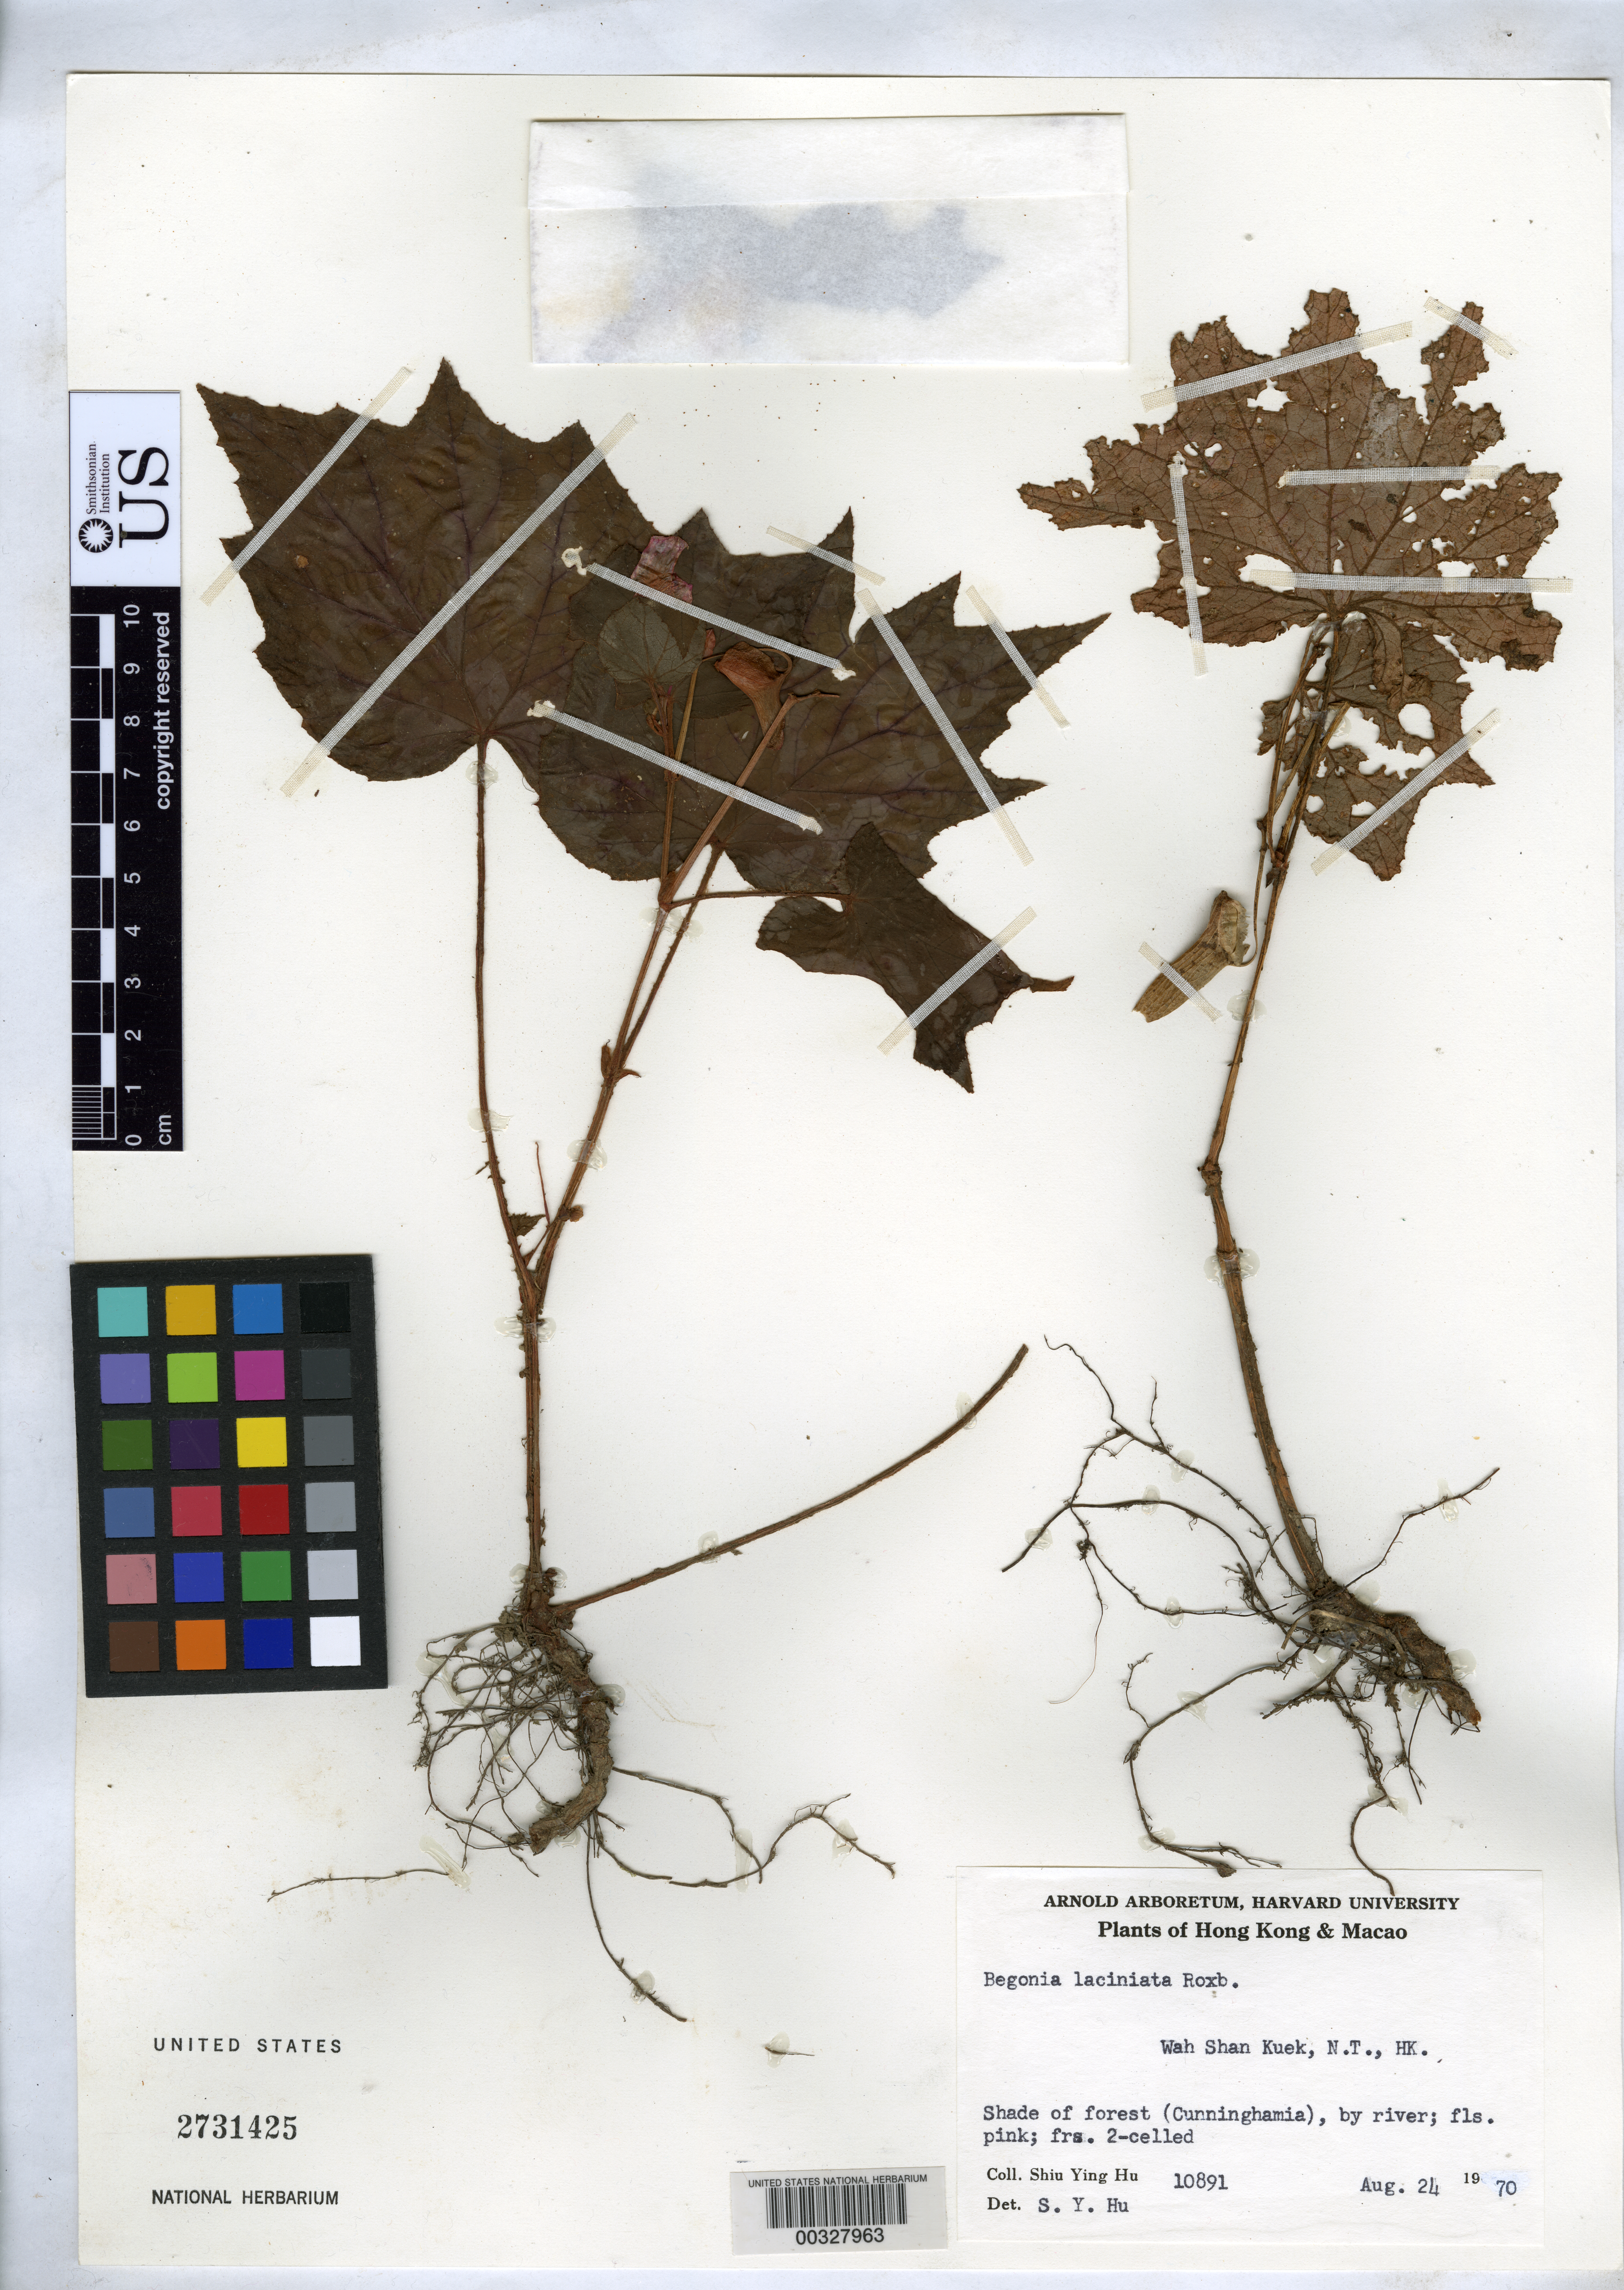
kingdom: Plantae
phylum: Tracheophyta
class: Magnoliopsida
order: Cucurbitales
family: Begoniaceae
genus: Begonia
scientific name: Begonia palmata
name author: D. Don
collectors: S. Y. Hu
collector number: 10891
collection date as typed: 25 Aug 1970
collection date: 1970-08-25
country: China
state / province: Hong Kong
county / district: New Territories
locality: Wah shan kuek, cunninghamia forest, by river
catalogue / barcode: US 2731425